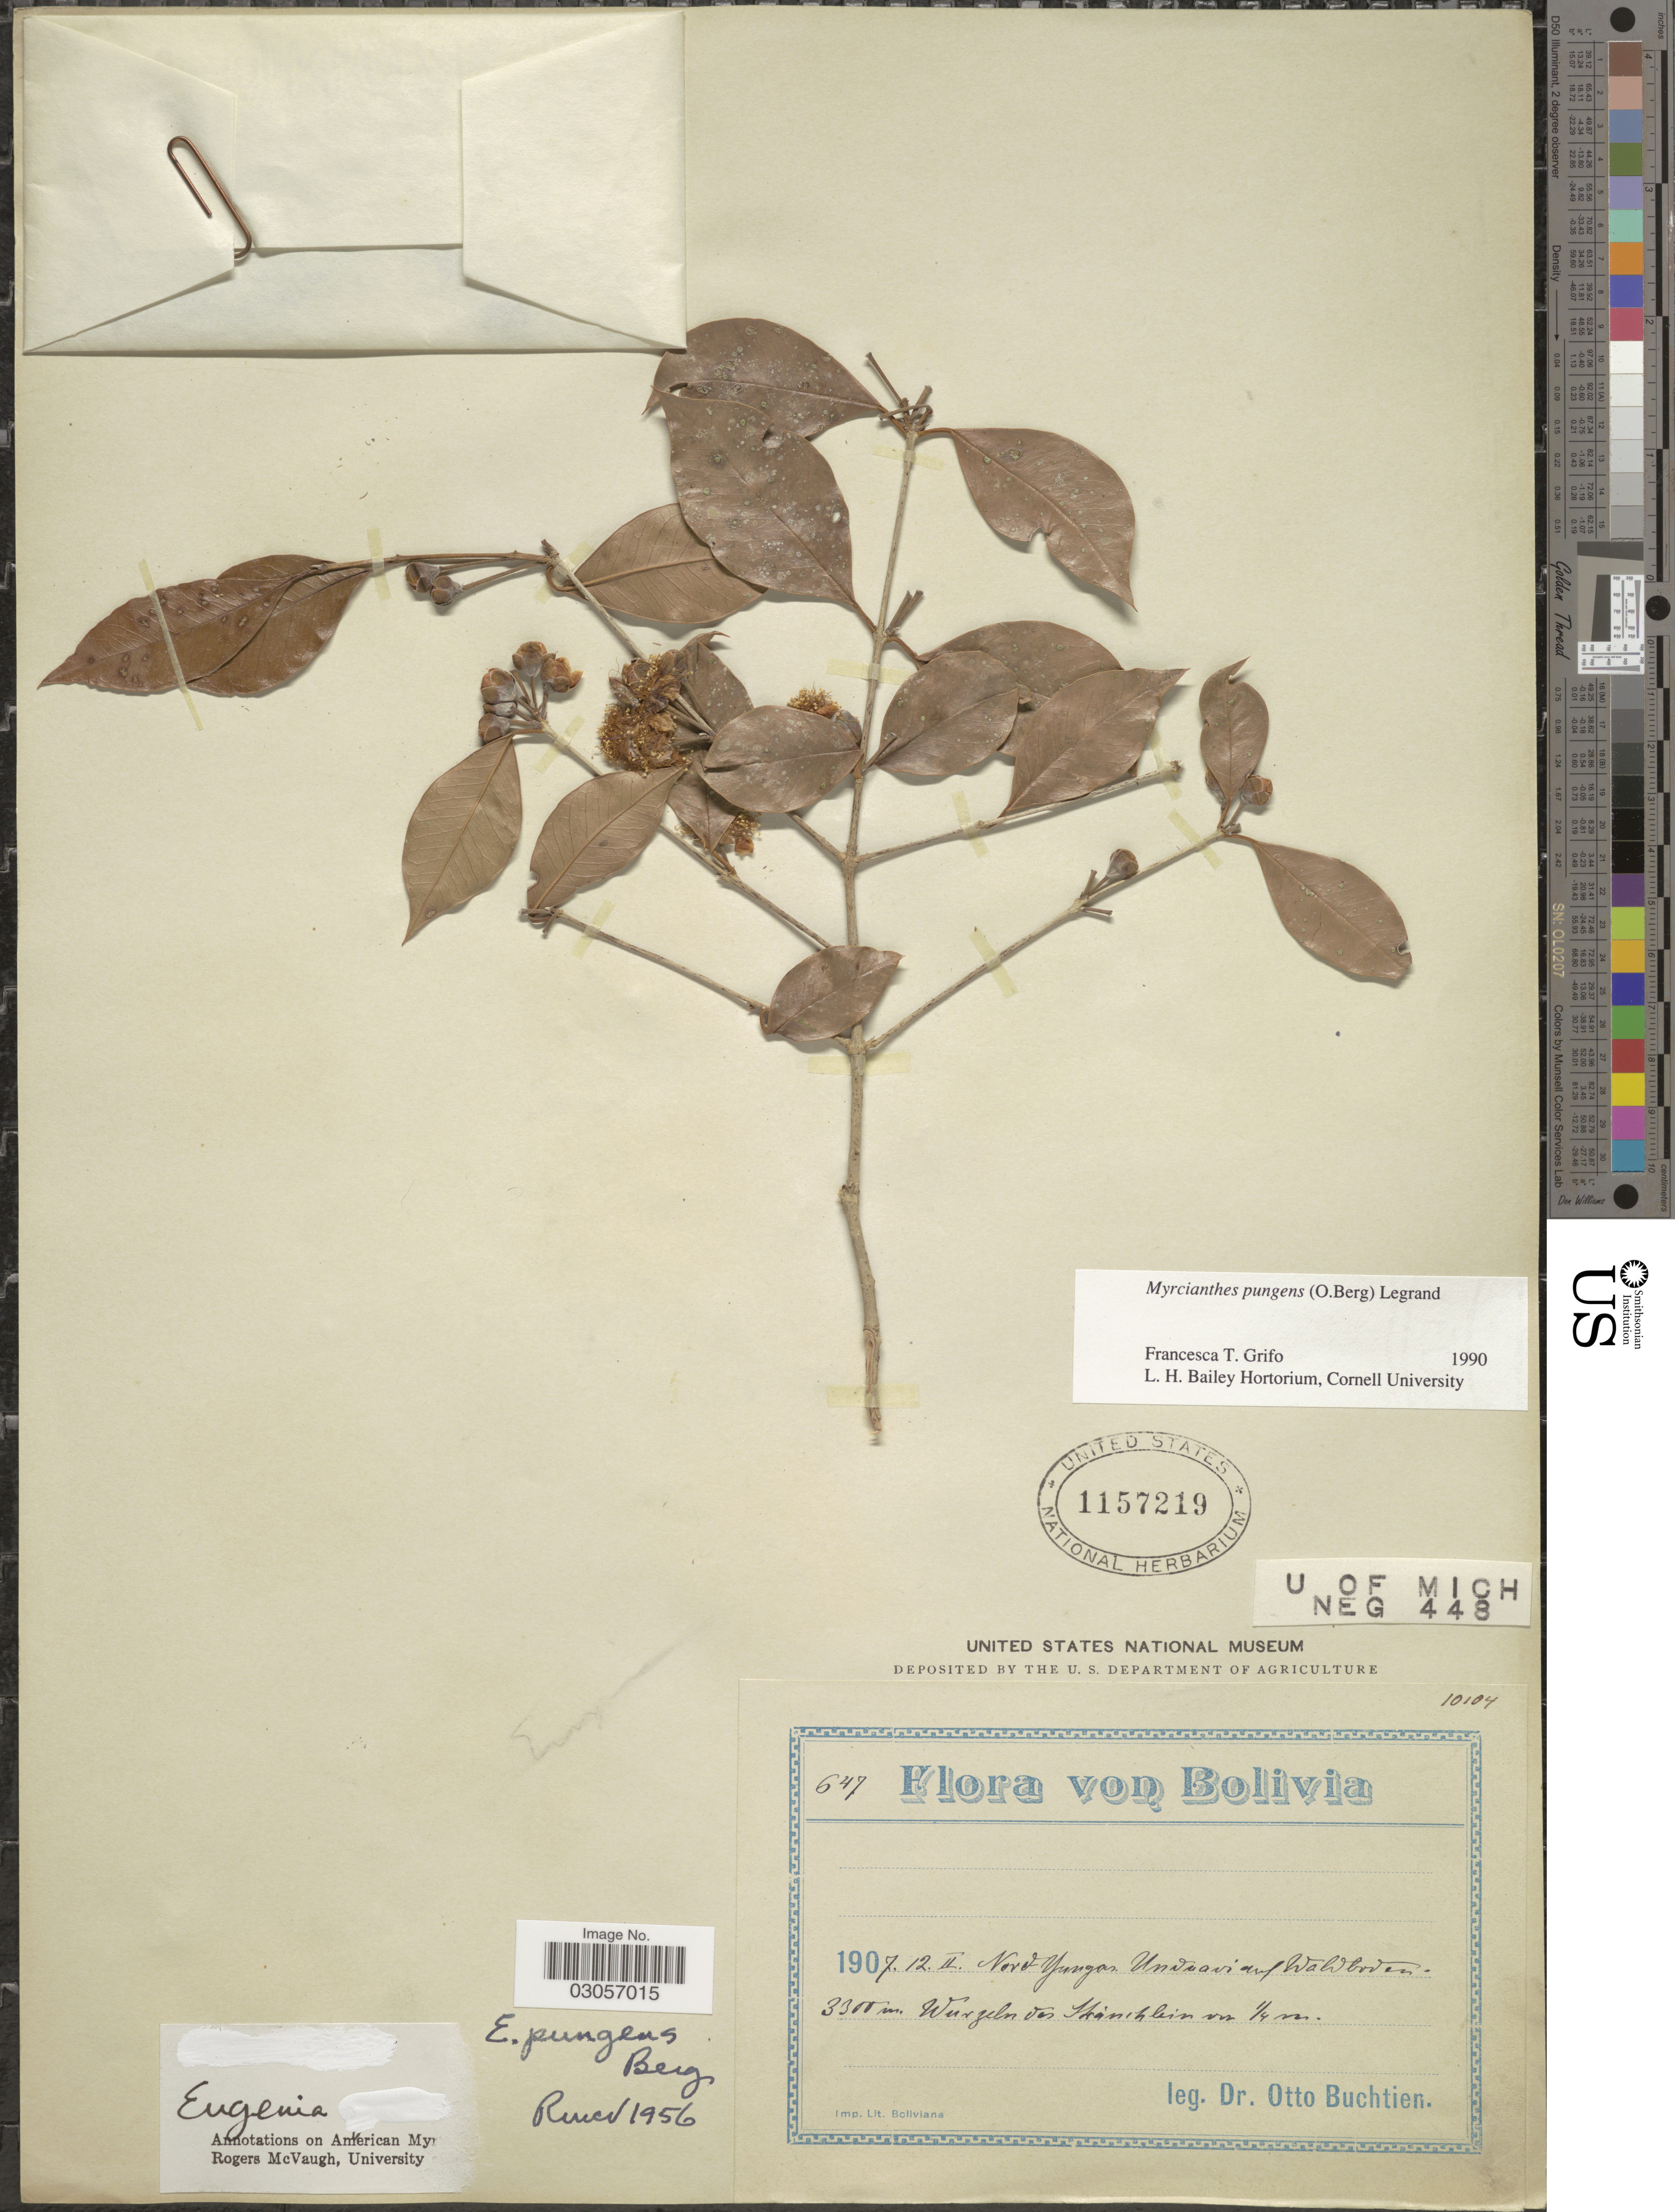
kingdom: Plantae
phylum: Tracheophyta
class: Magnoliopsida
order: Myrtales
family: Myrtaceae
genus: Myrcianthes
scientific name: Myrcianthes pungens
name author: (O. Berg) D. Legrand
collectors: O. Buchtien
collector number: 647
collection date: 1907-02-12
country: Bolivia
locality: Nord Yungas Unduavi auf Waldboden.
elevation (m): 3300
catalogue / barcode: US 1157219